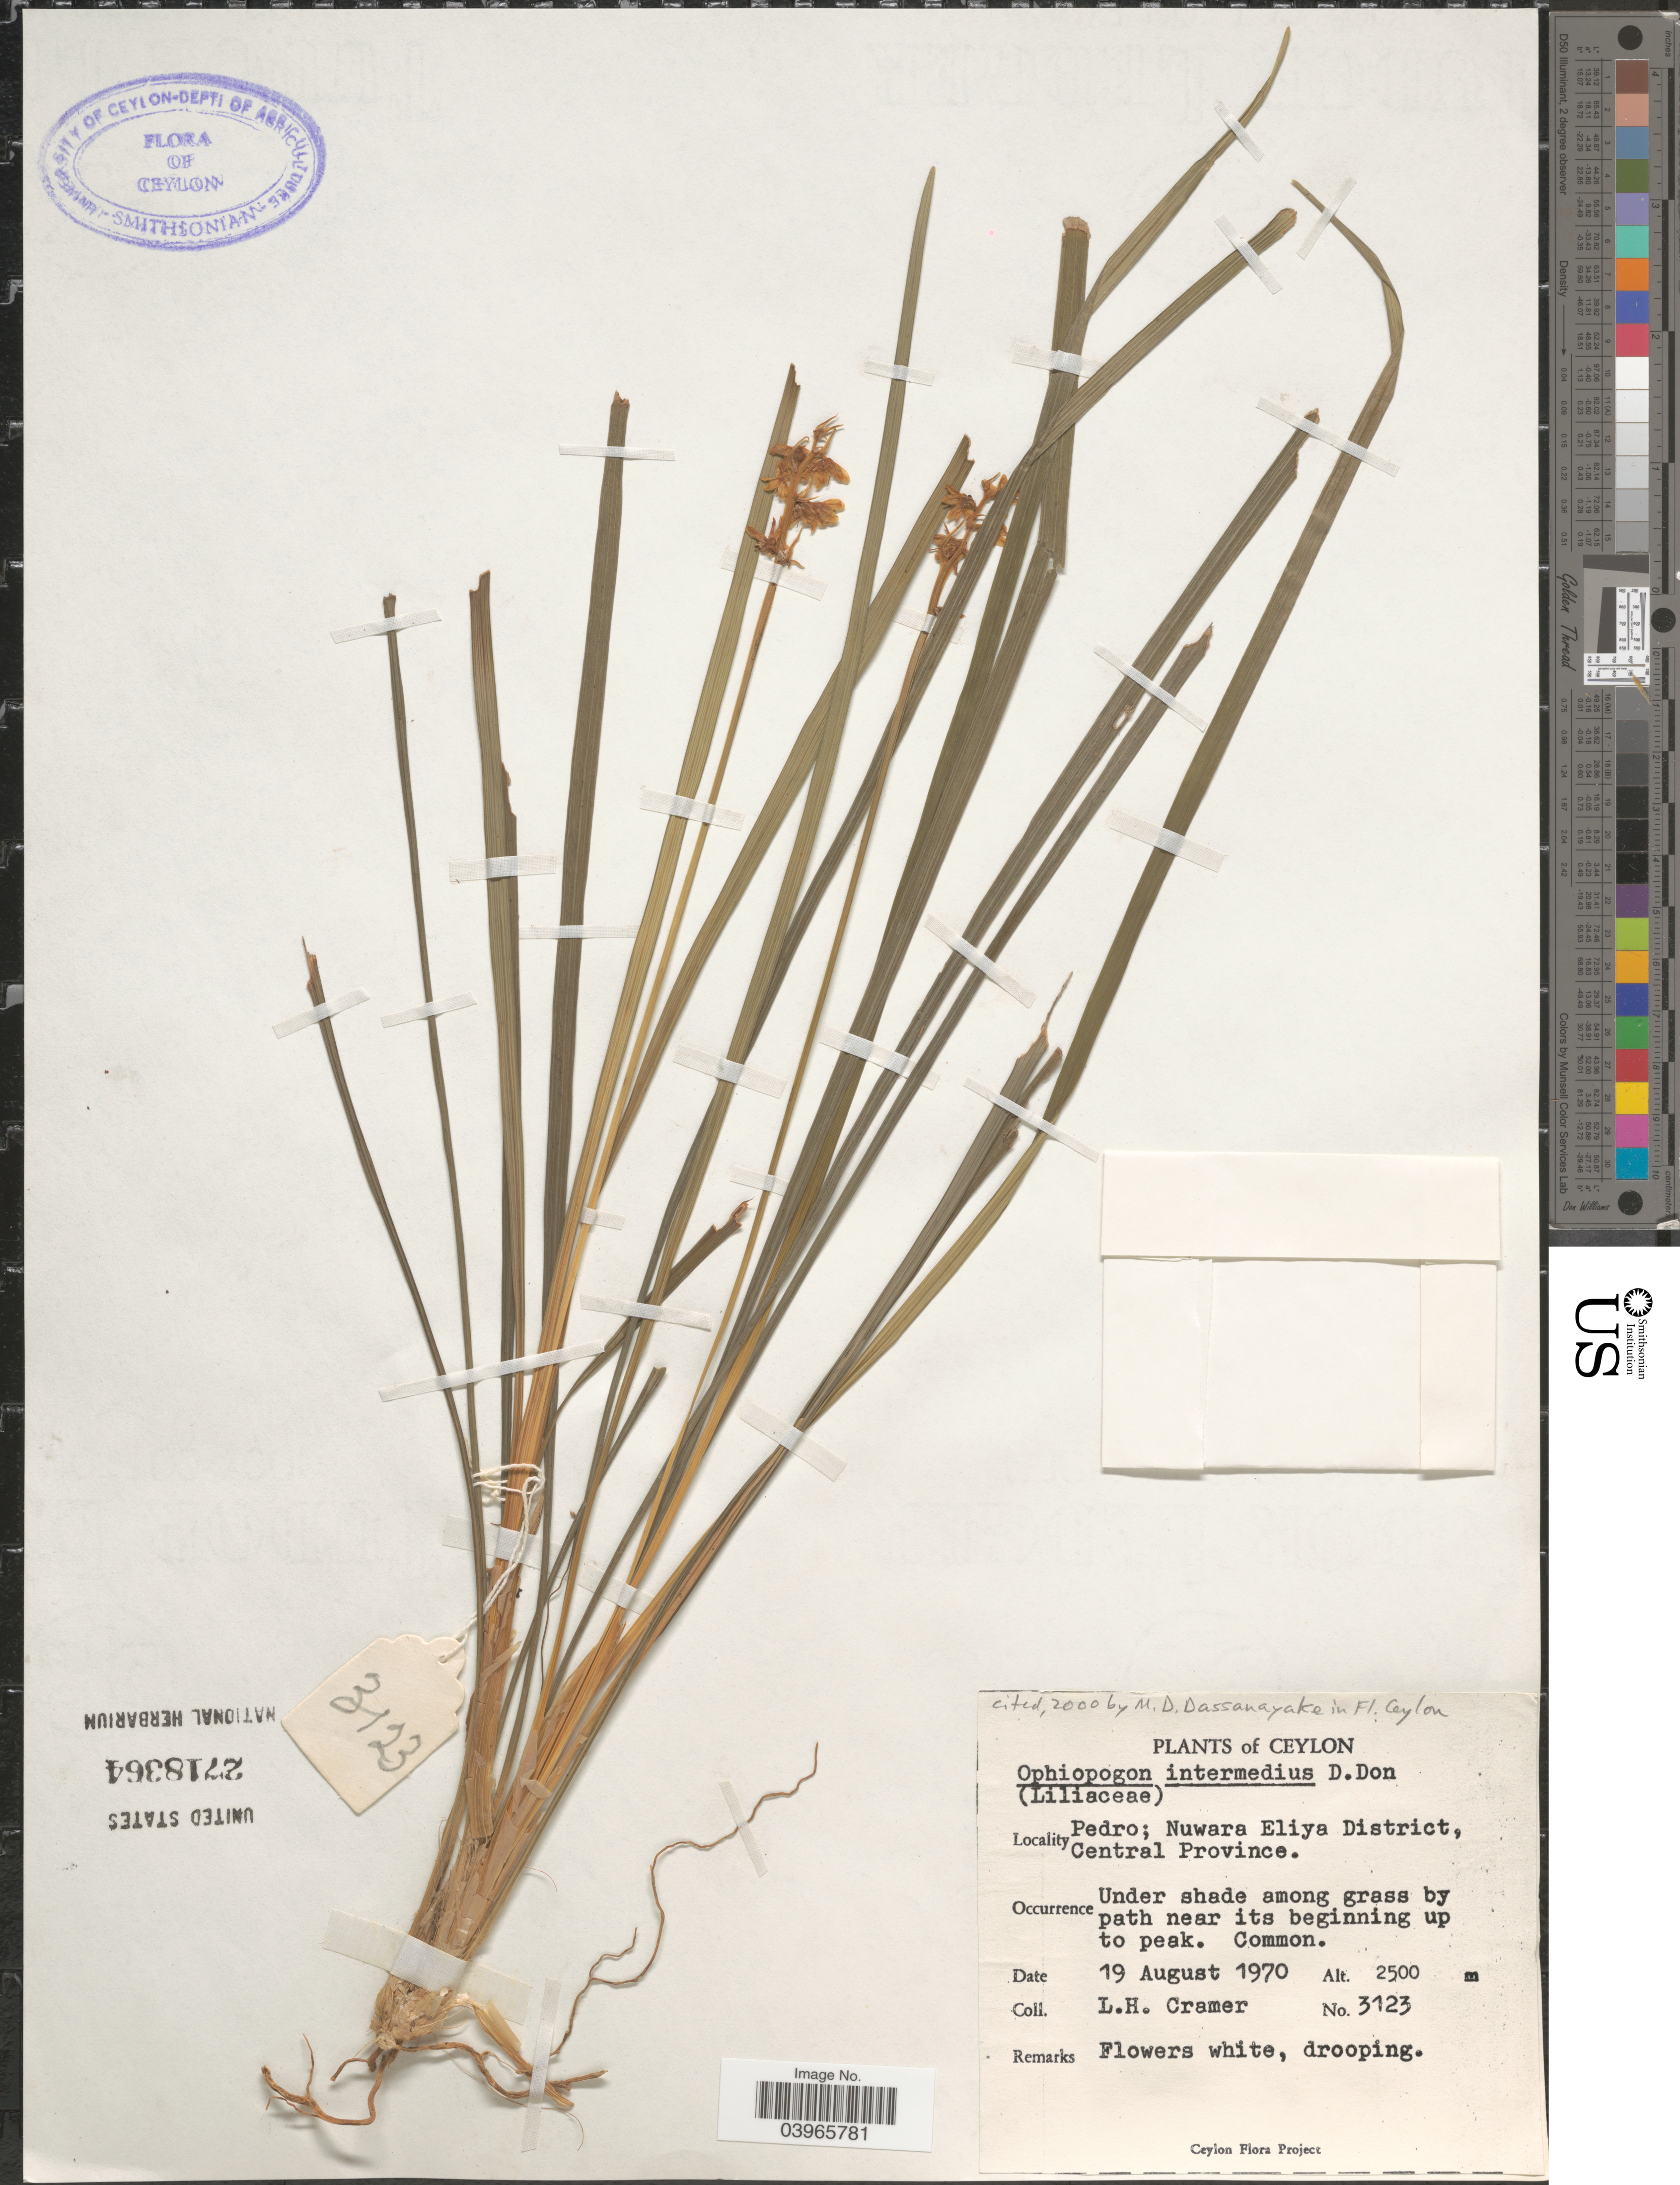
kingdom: Plantae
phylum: Tracheophyta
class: Liliopsida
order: Asparagales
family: Asparagaceae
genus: Ophiopogon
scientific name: Ophiopogon intermedius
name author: D. Don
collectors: L. H. Cramer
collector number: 3123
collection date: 1970-08-19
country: Sri Lanka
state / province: Central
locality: Ceylon. Pedro; Nuwara Eliya District. Near its beginning up to peak.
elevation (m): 2500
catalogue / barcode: US 2718364